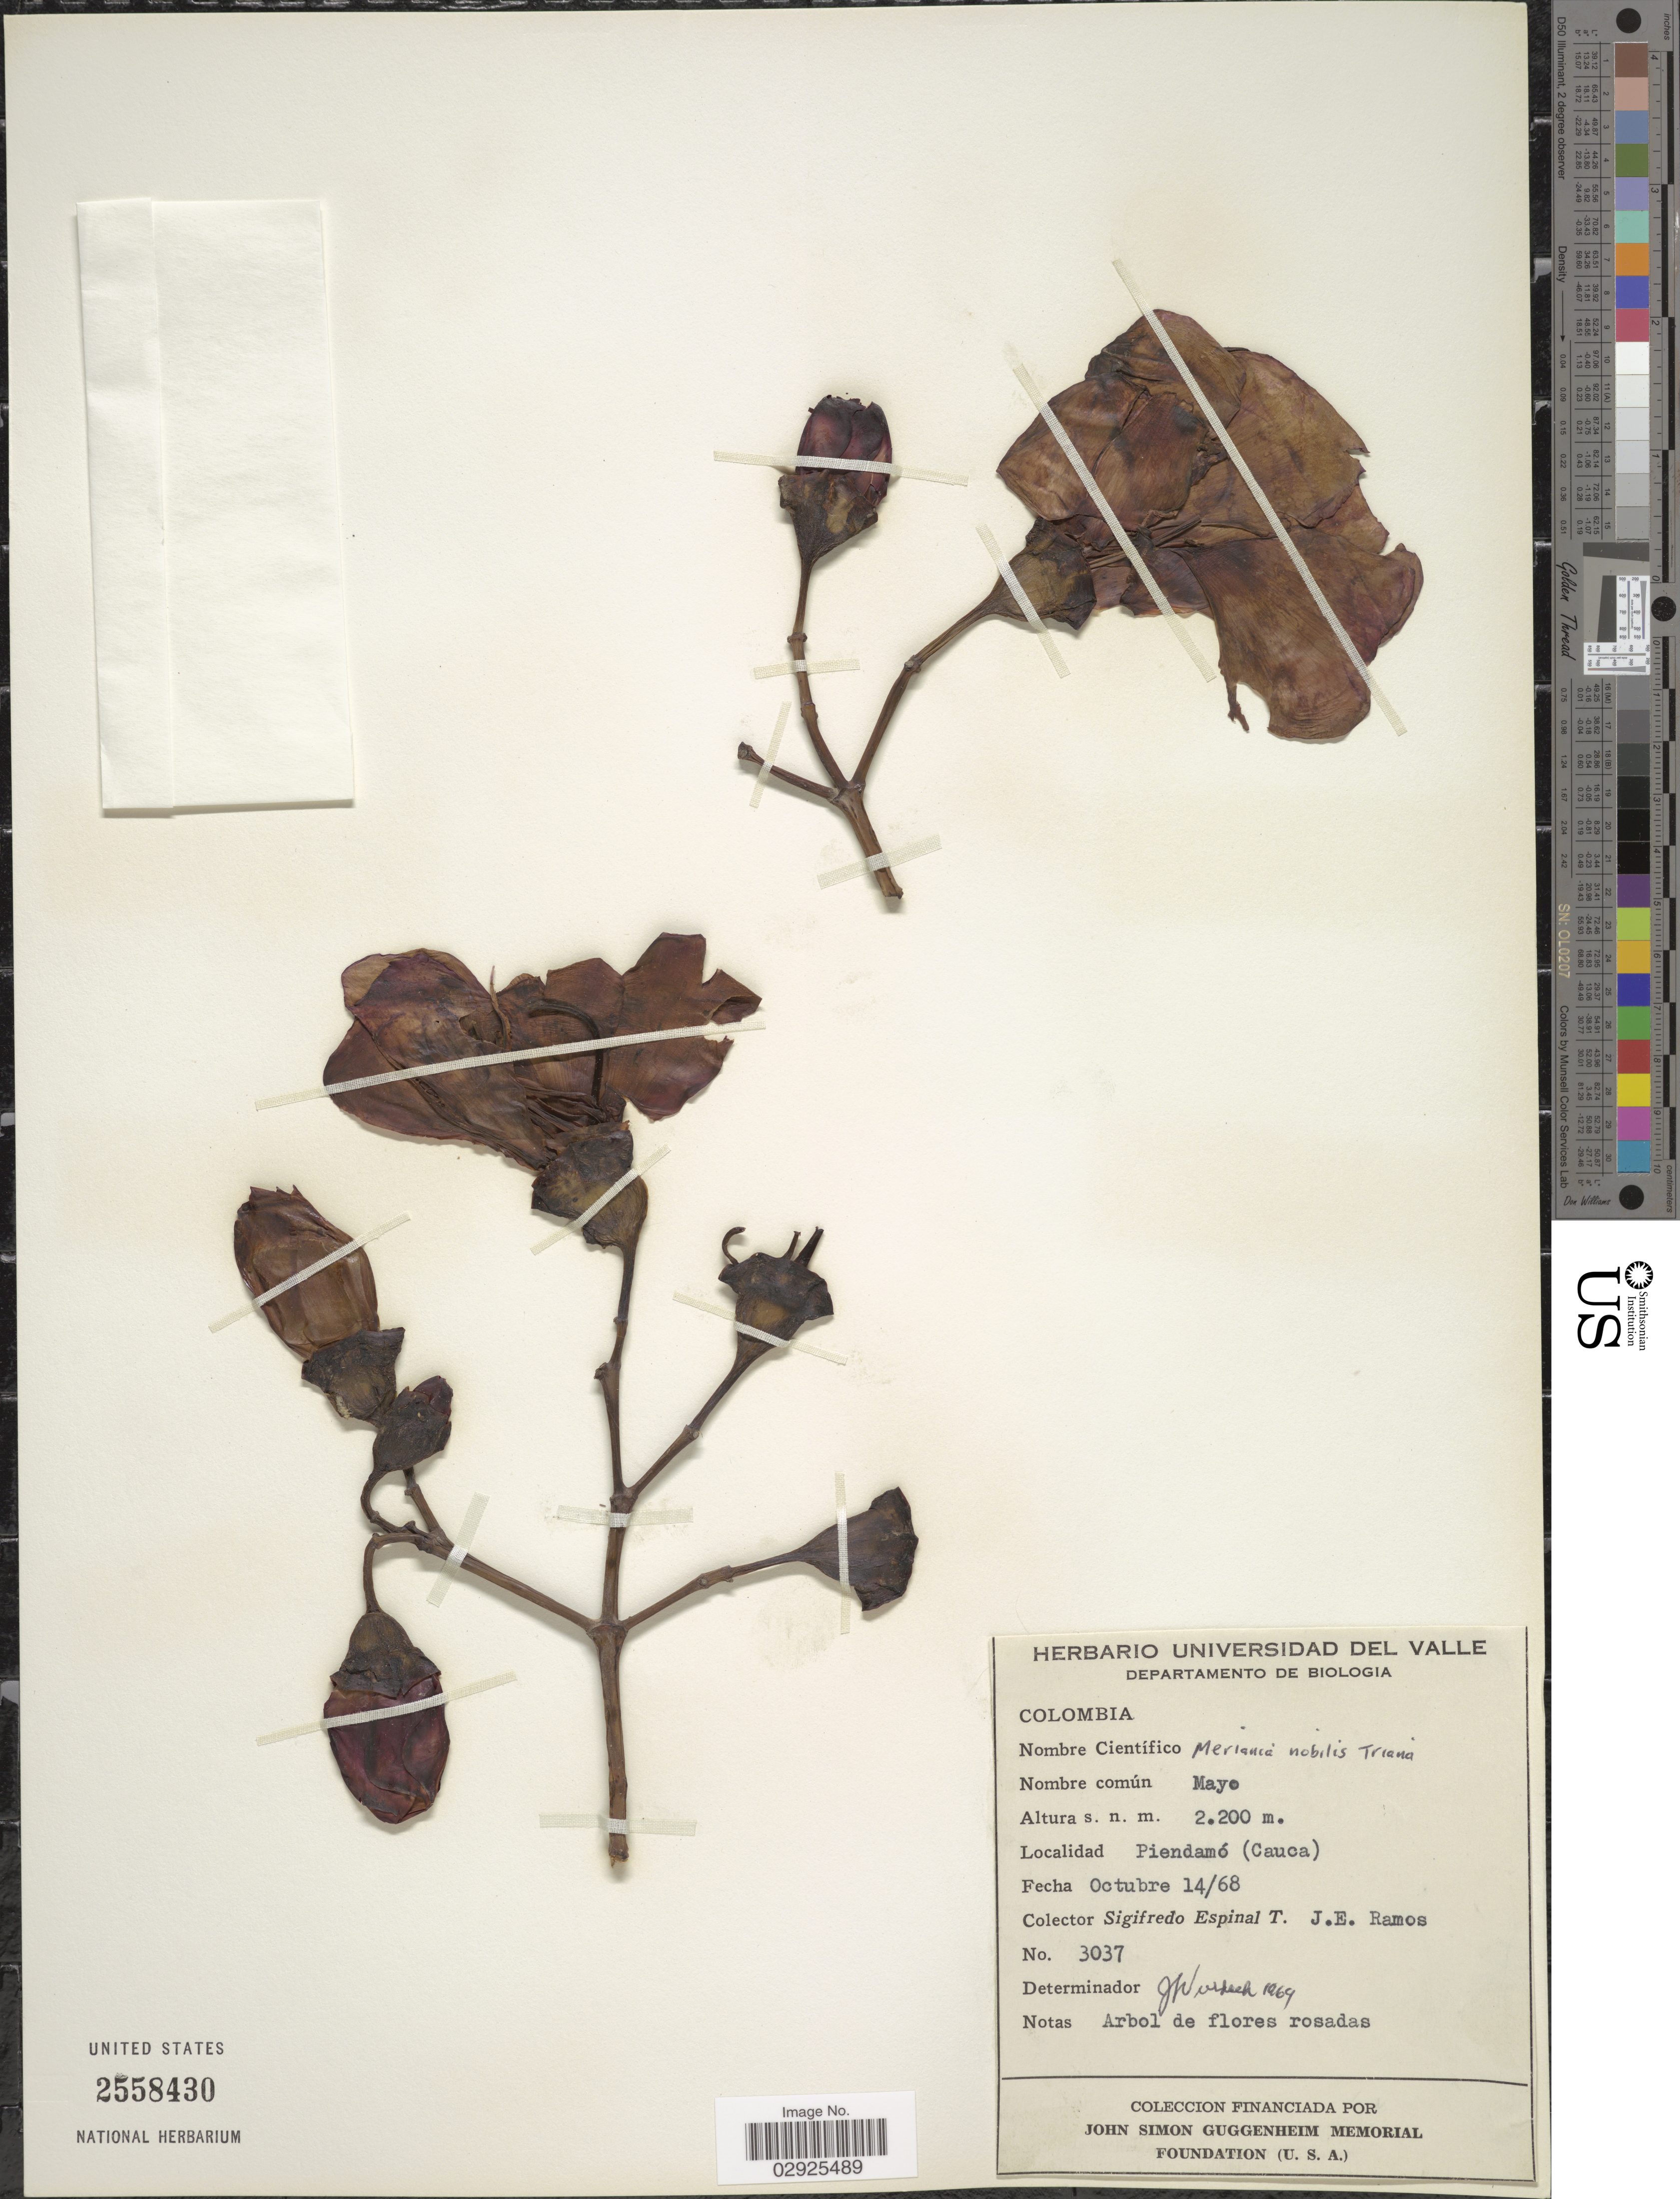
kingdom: Plantae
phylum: Tracheophyta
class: Magnoliopsida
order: Myrtales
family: Melastomataceae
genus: Meriania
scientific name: Meriania nobilis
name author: Triana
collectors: S. Espinal & J. E. Ramos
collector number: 3037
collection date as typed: Transcribed d/m/y: 14/10/68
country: Colombia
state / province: Cauca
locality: Piendamó (Cauca).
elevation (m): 2200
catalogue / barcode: US 2558430